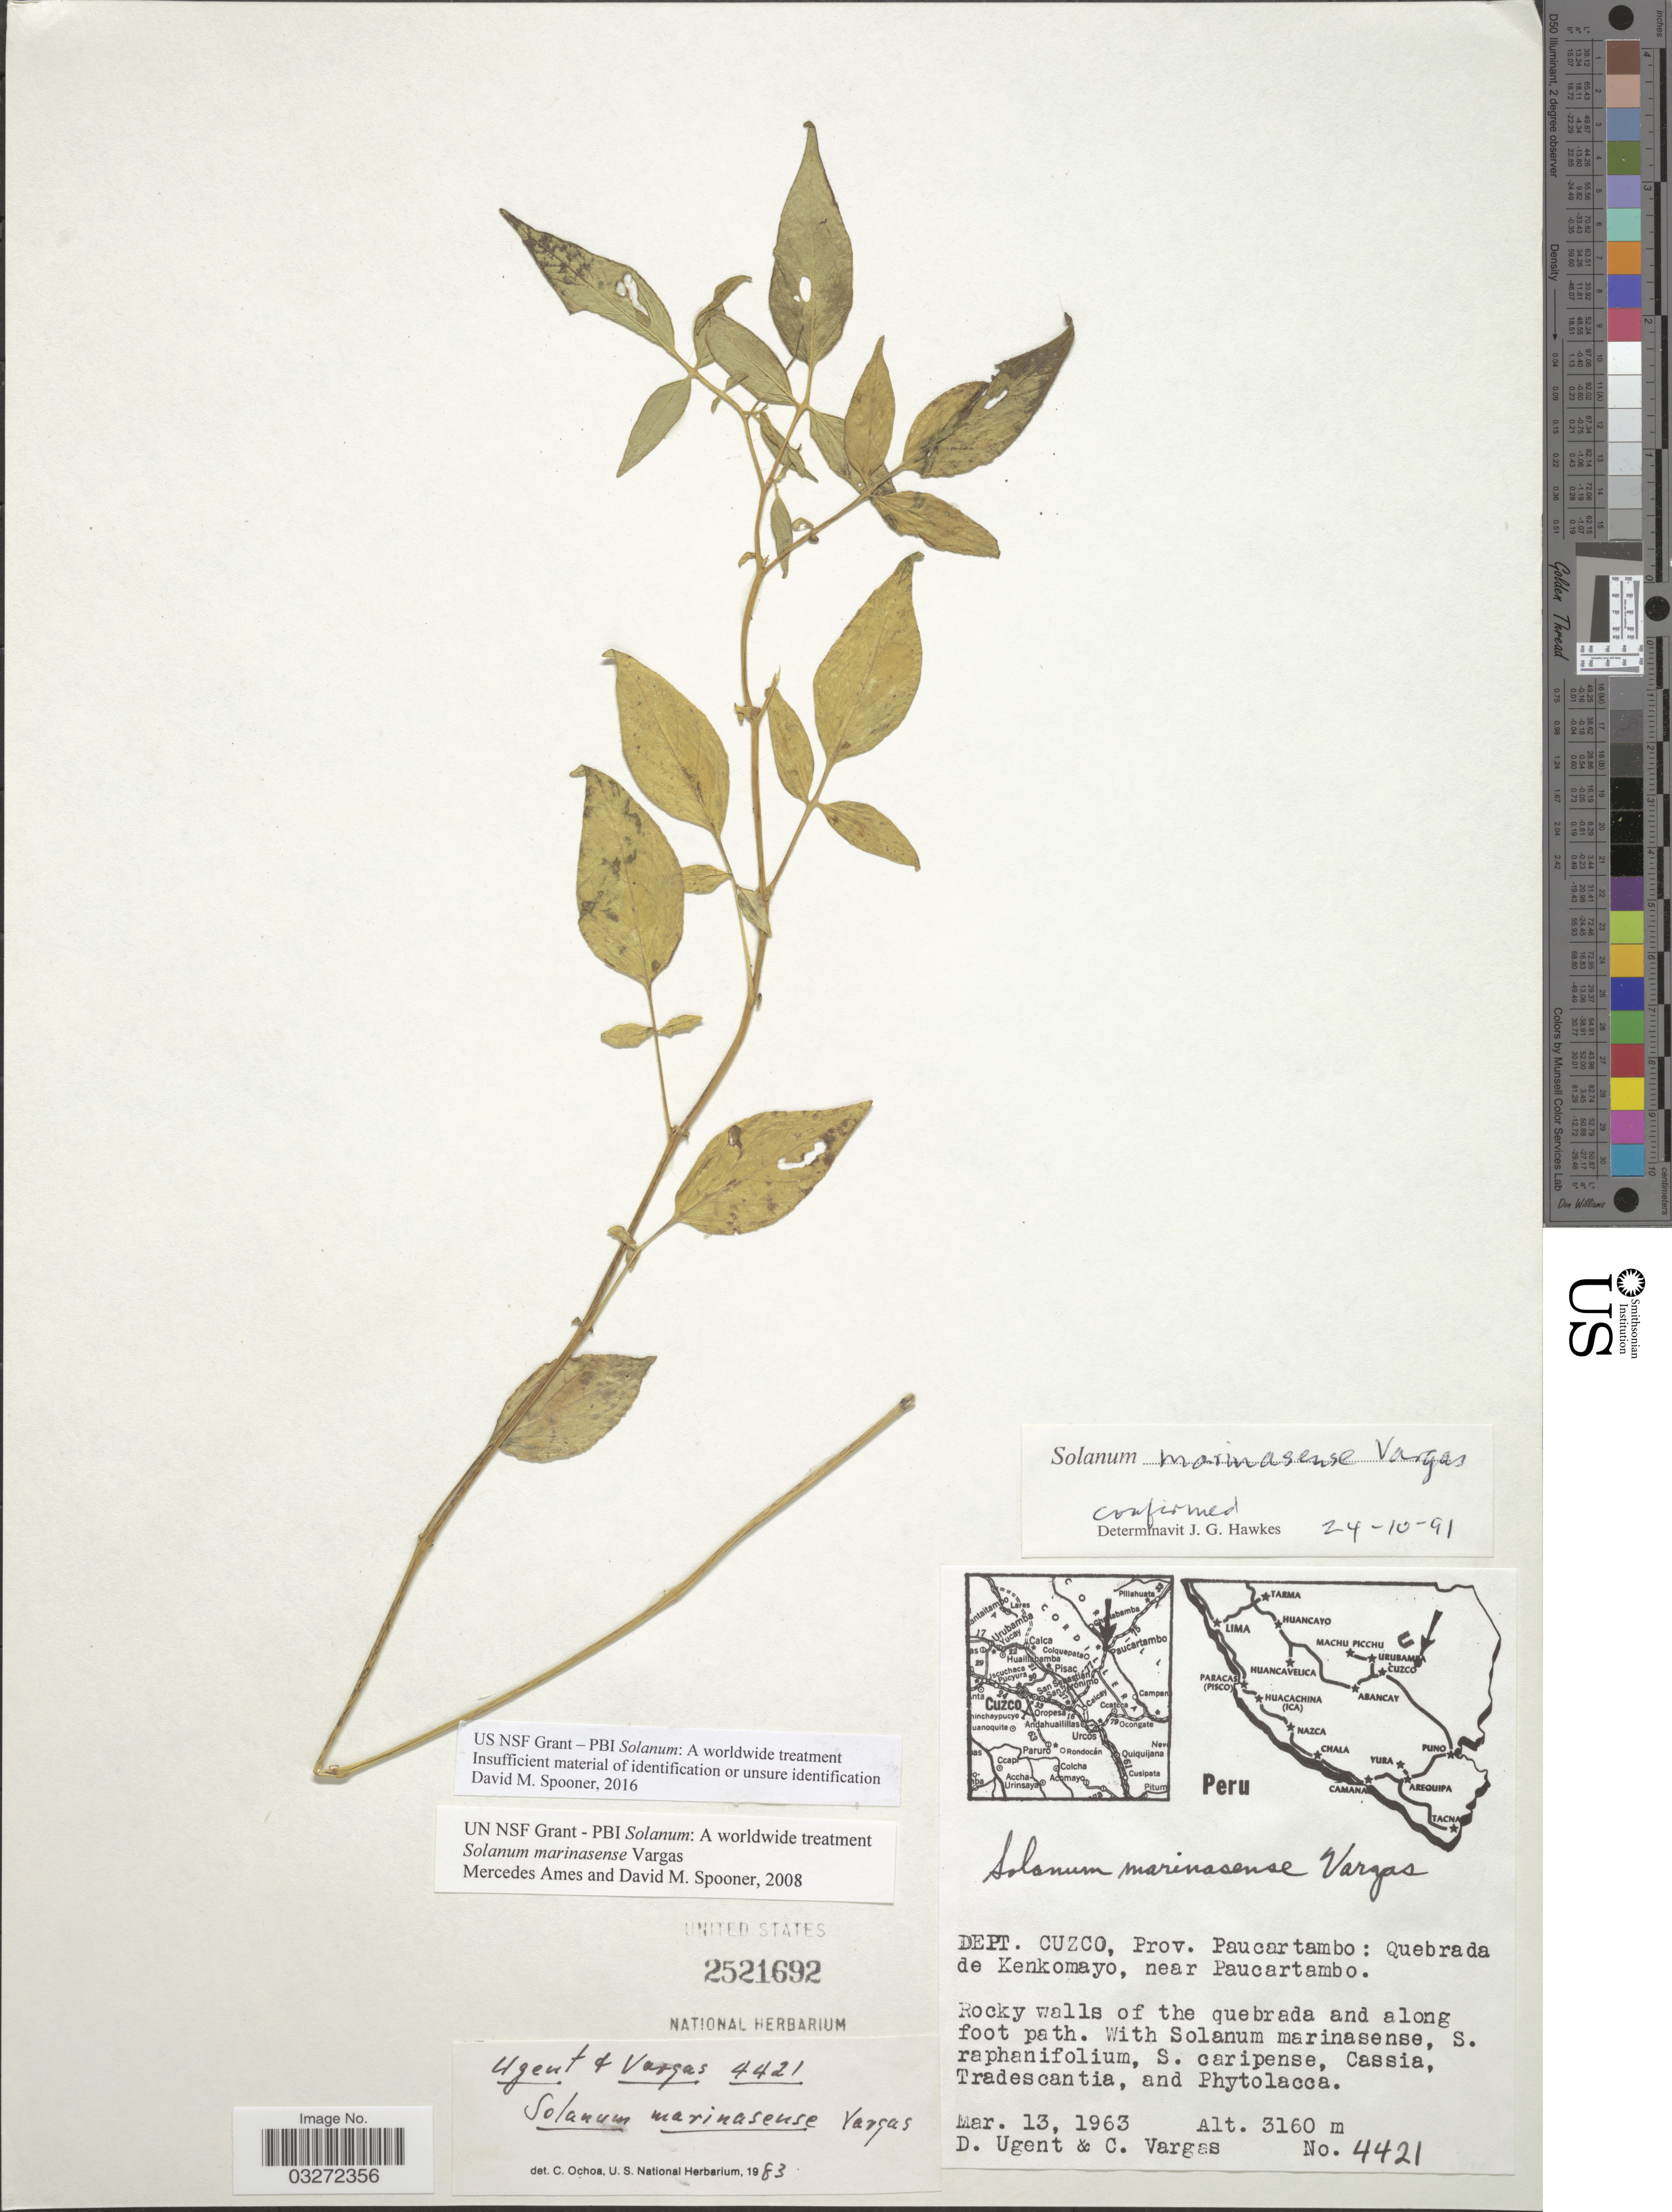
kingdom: Plantae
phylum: Tracheophyta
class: Magnoliopsida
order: Solanales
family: Solanaceae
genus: Solanum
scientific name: Solanum sp.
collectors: D. Ugent & C. Vargas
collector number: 4421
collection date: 1963-03-13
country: Peru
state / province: Cusco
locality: Dept. Cuzco, Prov. Paucartambo: Quebrada de Kenkomaya, near Paucartambo.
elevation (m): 3160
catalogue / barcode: US 2521692